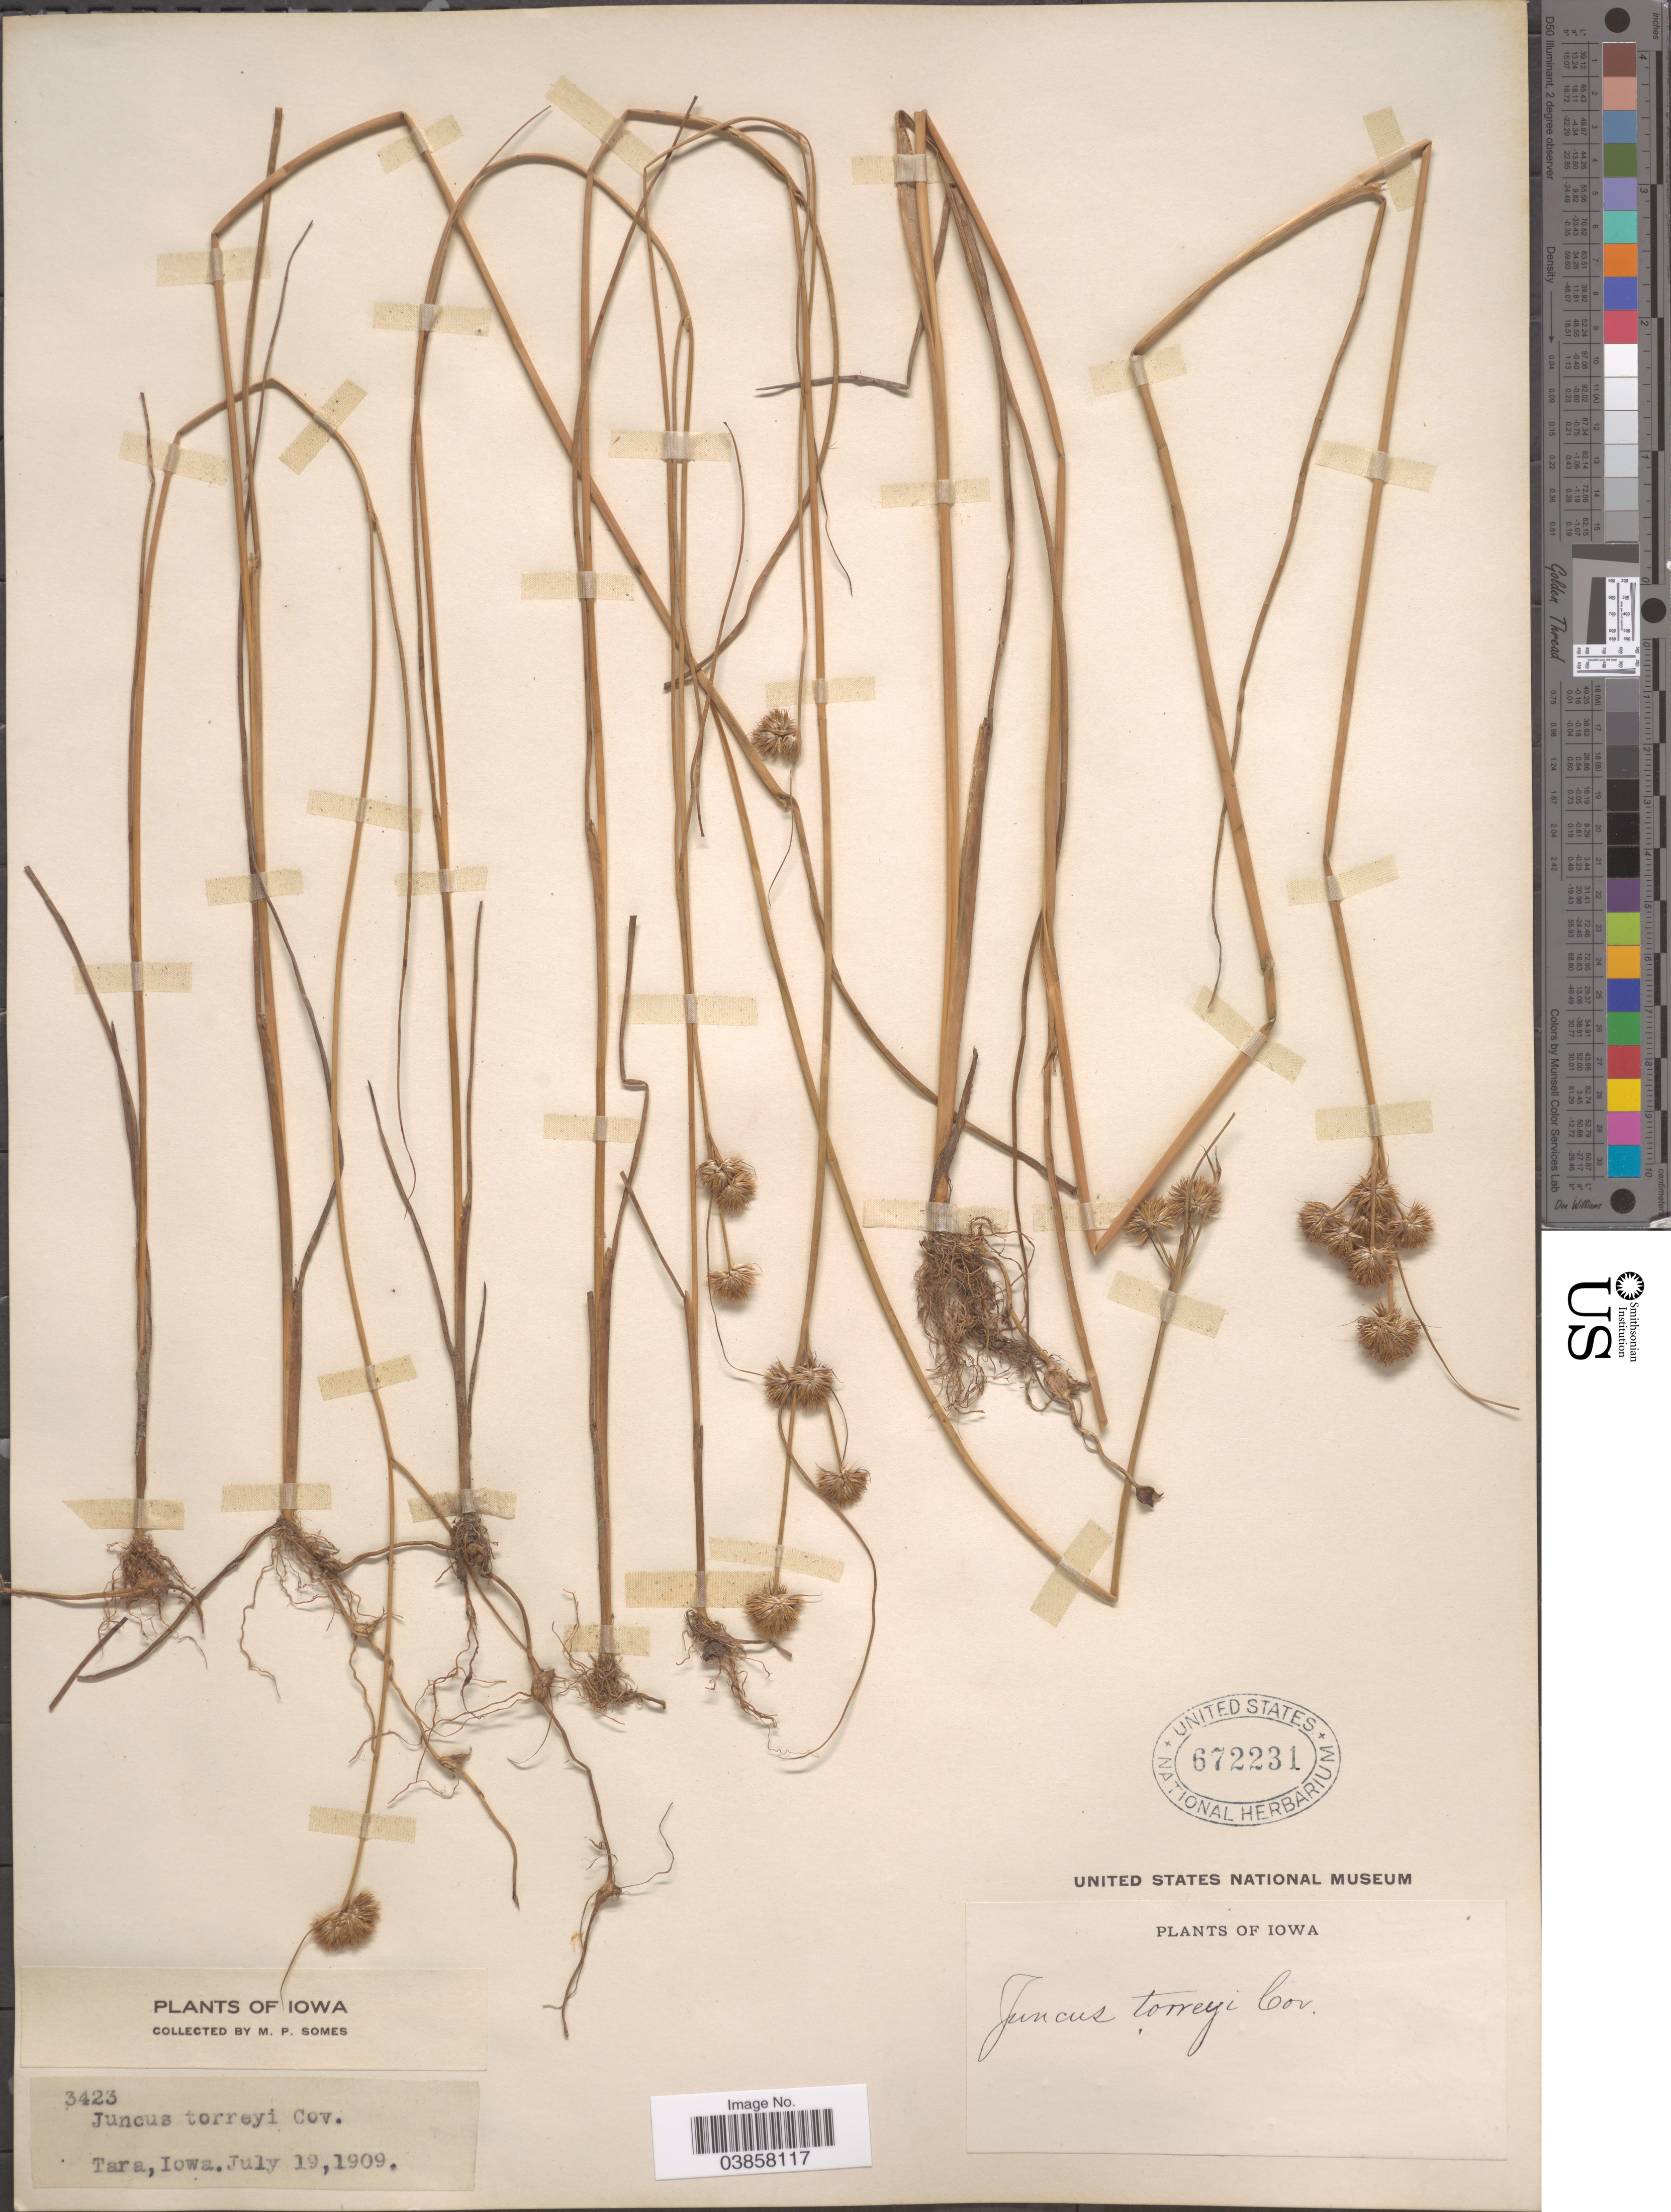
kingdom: Plantae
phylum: Tracheophyta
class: Liliopsida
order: Poales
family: Juncaceae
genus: Juncus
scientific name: Juncus torreyi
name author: Coville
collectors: M. Somes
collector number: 3423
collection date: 1909-07-19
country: United States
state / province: Iowa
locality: Tara.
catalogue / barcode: US 672231